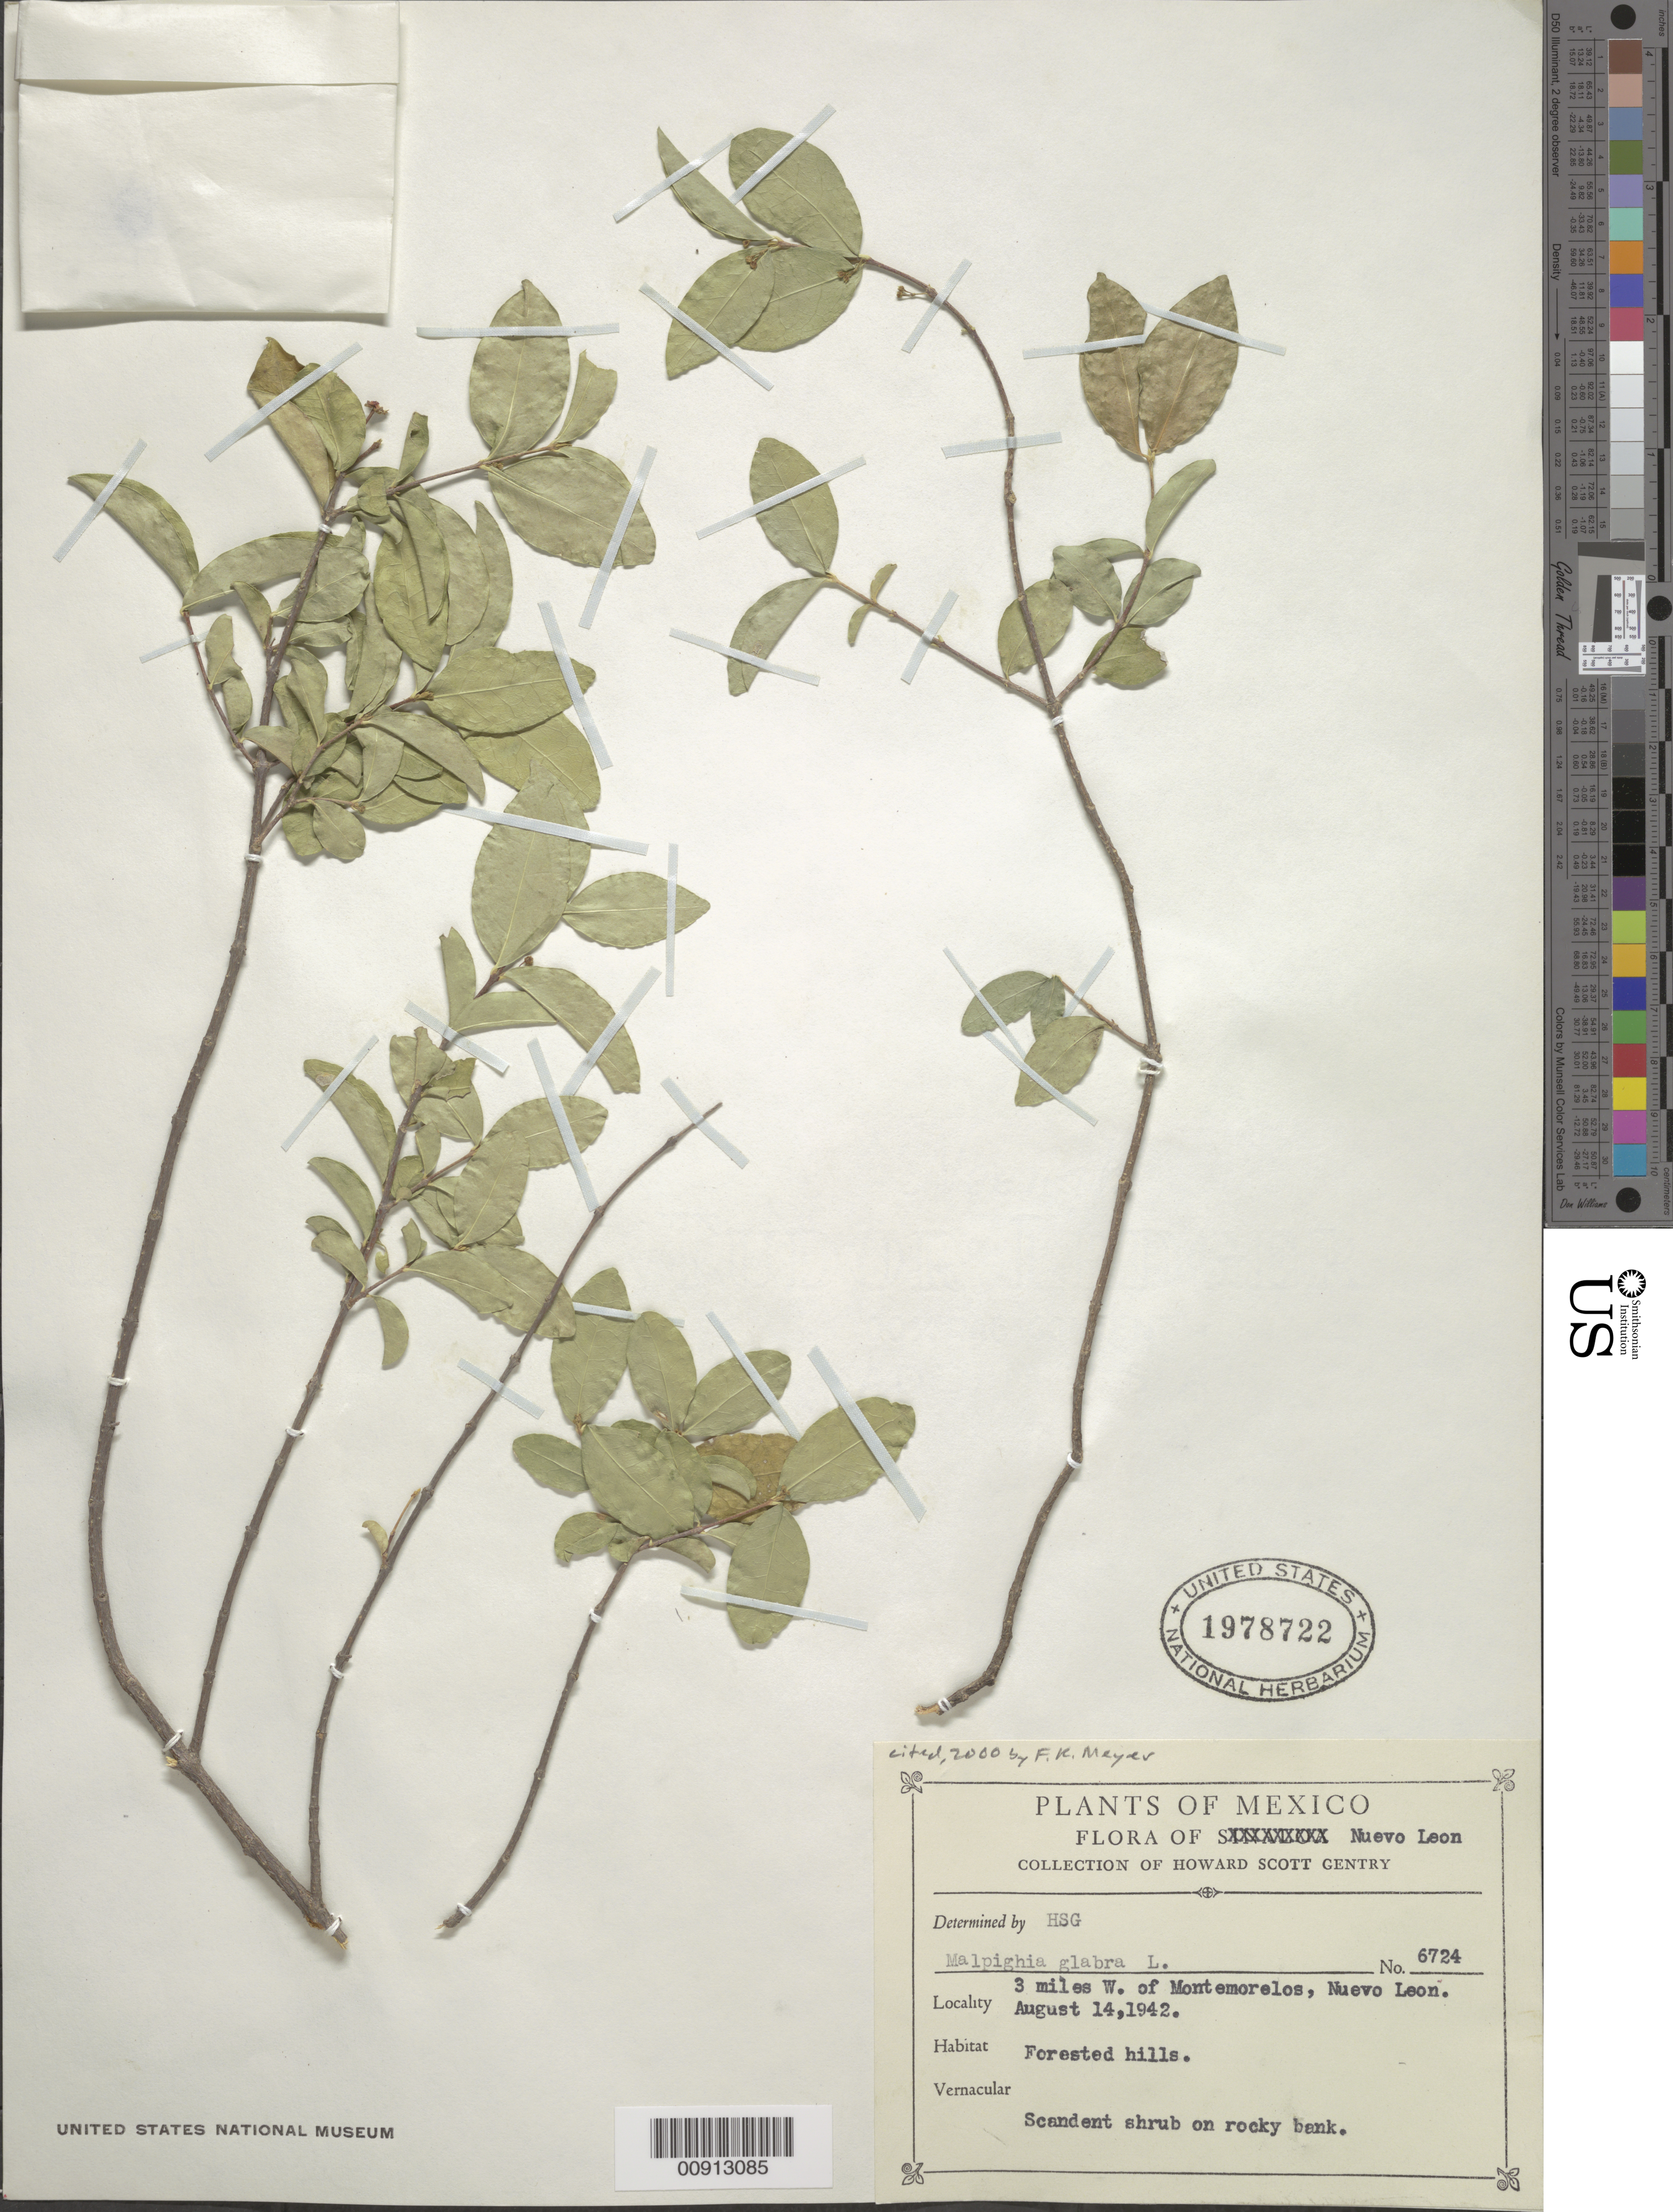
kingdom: Plantae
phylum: Tracheophyta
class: Magnoliopsida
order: Malpighiales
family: Malpighiaceae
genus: Malpighia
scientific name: Malpighia glabra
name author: L.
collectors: H. S. Gentry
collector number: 6724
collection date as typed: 14 Aug 1942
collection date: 1942-08-14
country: Mexico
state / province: Nuevo León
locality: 3 miles W. of Montemorelos, Nuevo León.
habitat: Forested hills. On rocky bank.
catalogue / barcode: US 1978722